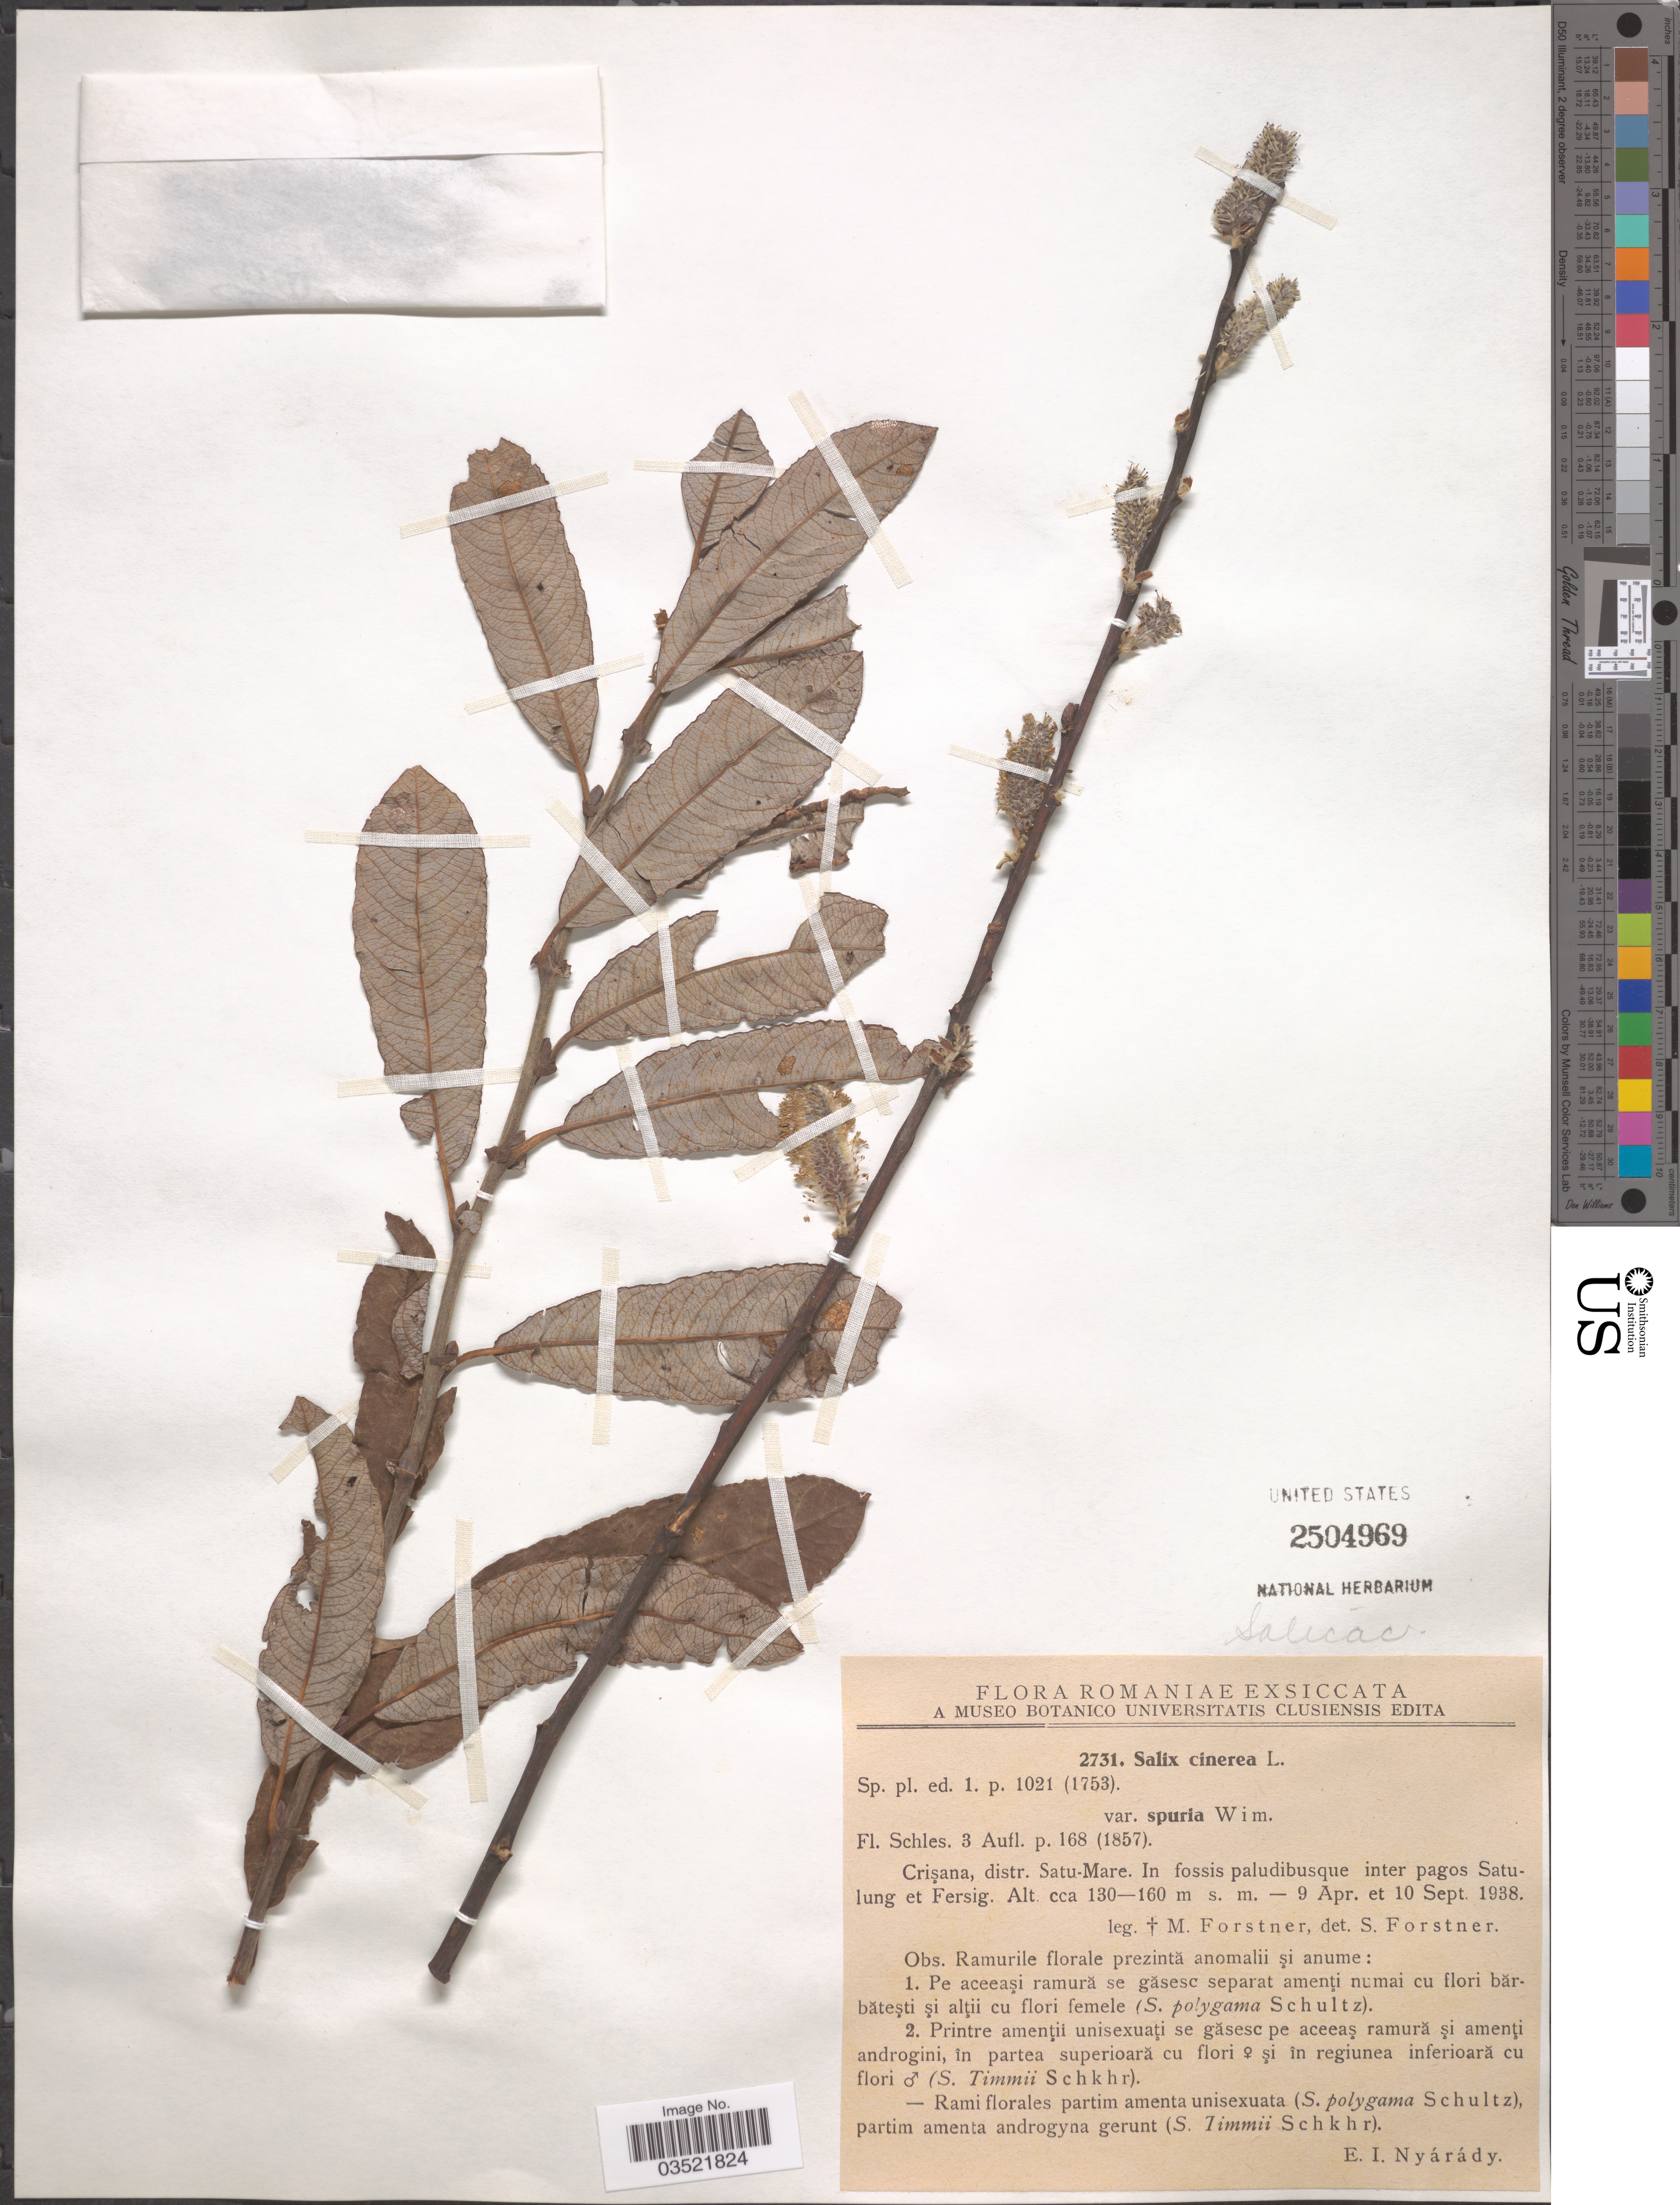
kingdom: Plantae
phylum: Tracheophyta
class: Magnoliopsida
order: Malpighiales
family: Salicaceae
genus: Salix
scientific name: Salix cinerea var. spuria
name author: Wimm.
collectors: M. Forstner & S. Forstner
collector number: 2731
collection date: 1938-04-09/1938-09-10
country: Romania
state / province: Satu Mare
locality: Crisana, distr. Satu-Mare. In fossis paludibusque inter pagos Satu-lung et Fersig.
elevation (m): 130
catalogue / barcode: US 2504969